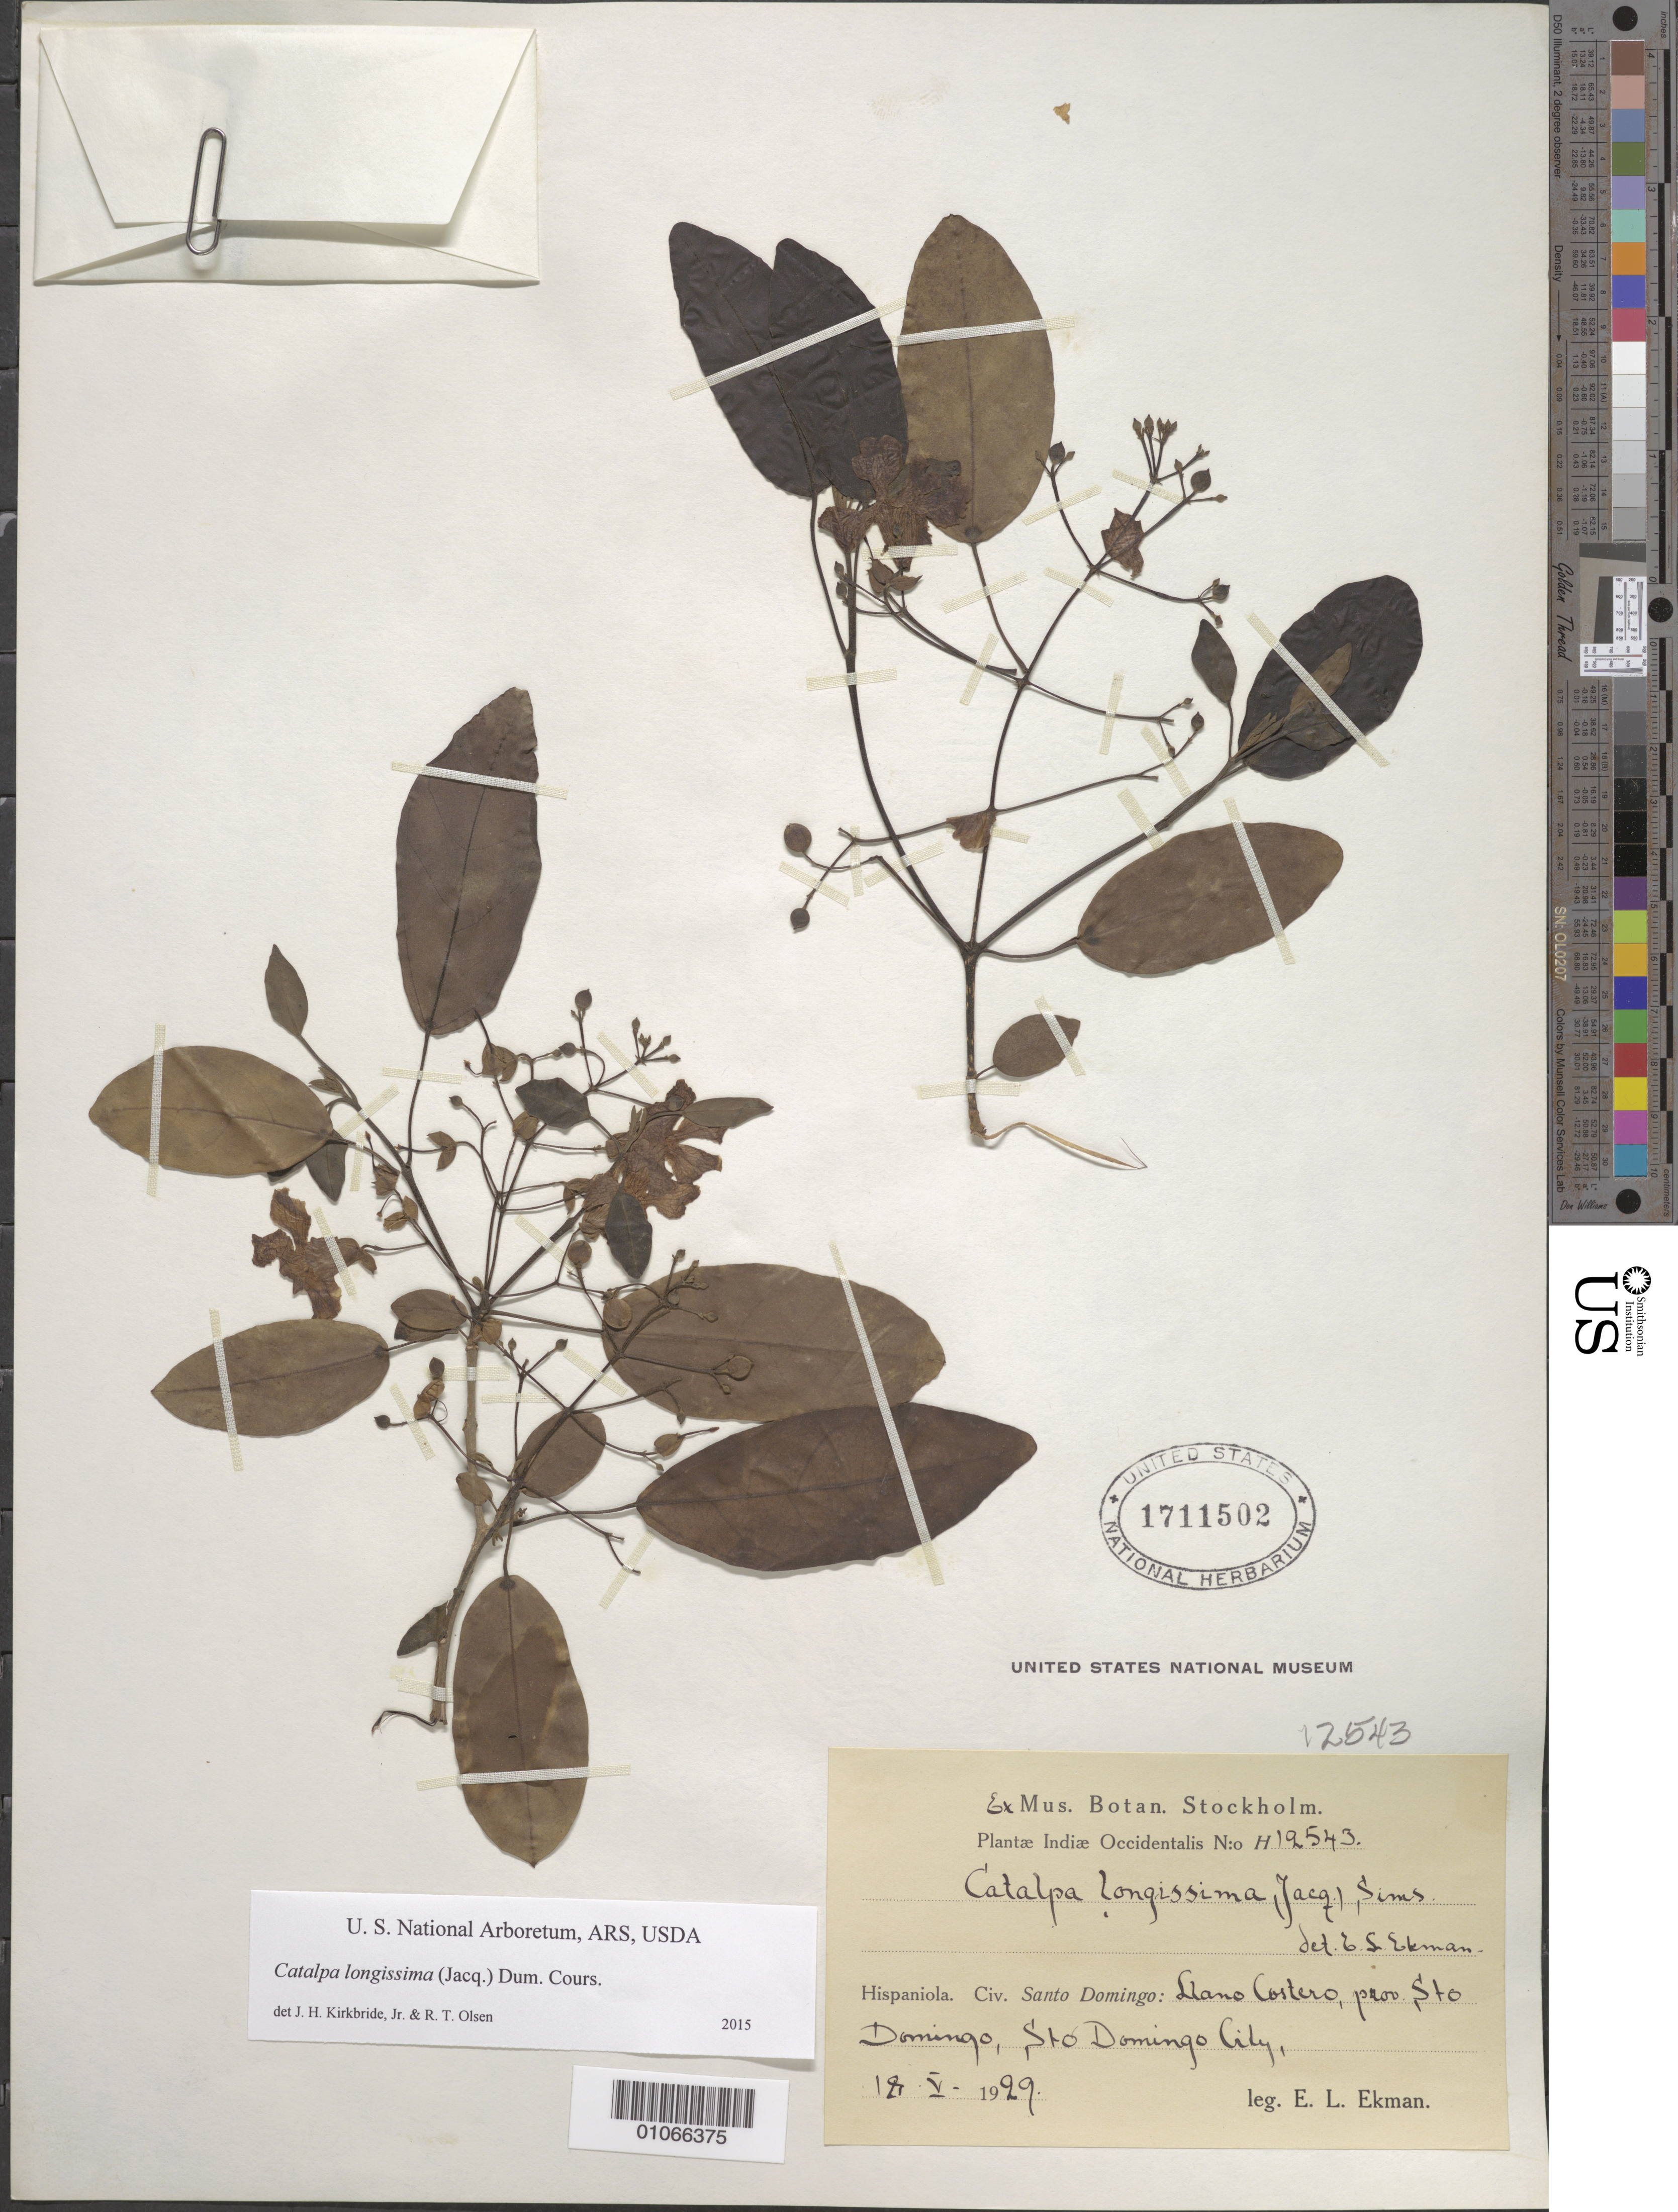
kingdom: Plantae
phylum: Tracheophyta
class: Magnoliopsida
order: Lamiales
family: Bignoniaceae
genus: Catalpa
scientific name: Catalpa longissima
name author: (Jacq.) Dum. Cours.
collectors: E. L. Ekman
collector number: H 19543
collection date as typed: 18 May 1929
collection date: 1929-05-18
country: Dominican Republic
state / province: Distrito Nacional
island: Hispaniola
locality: Llano Cortero, Santo Domingo City.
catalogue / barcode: US 1711502